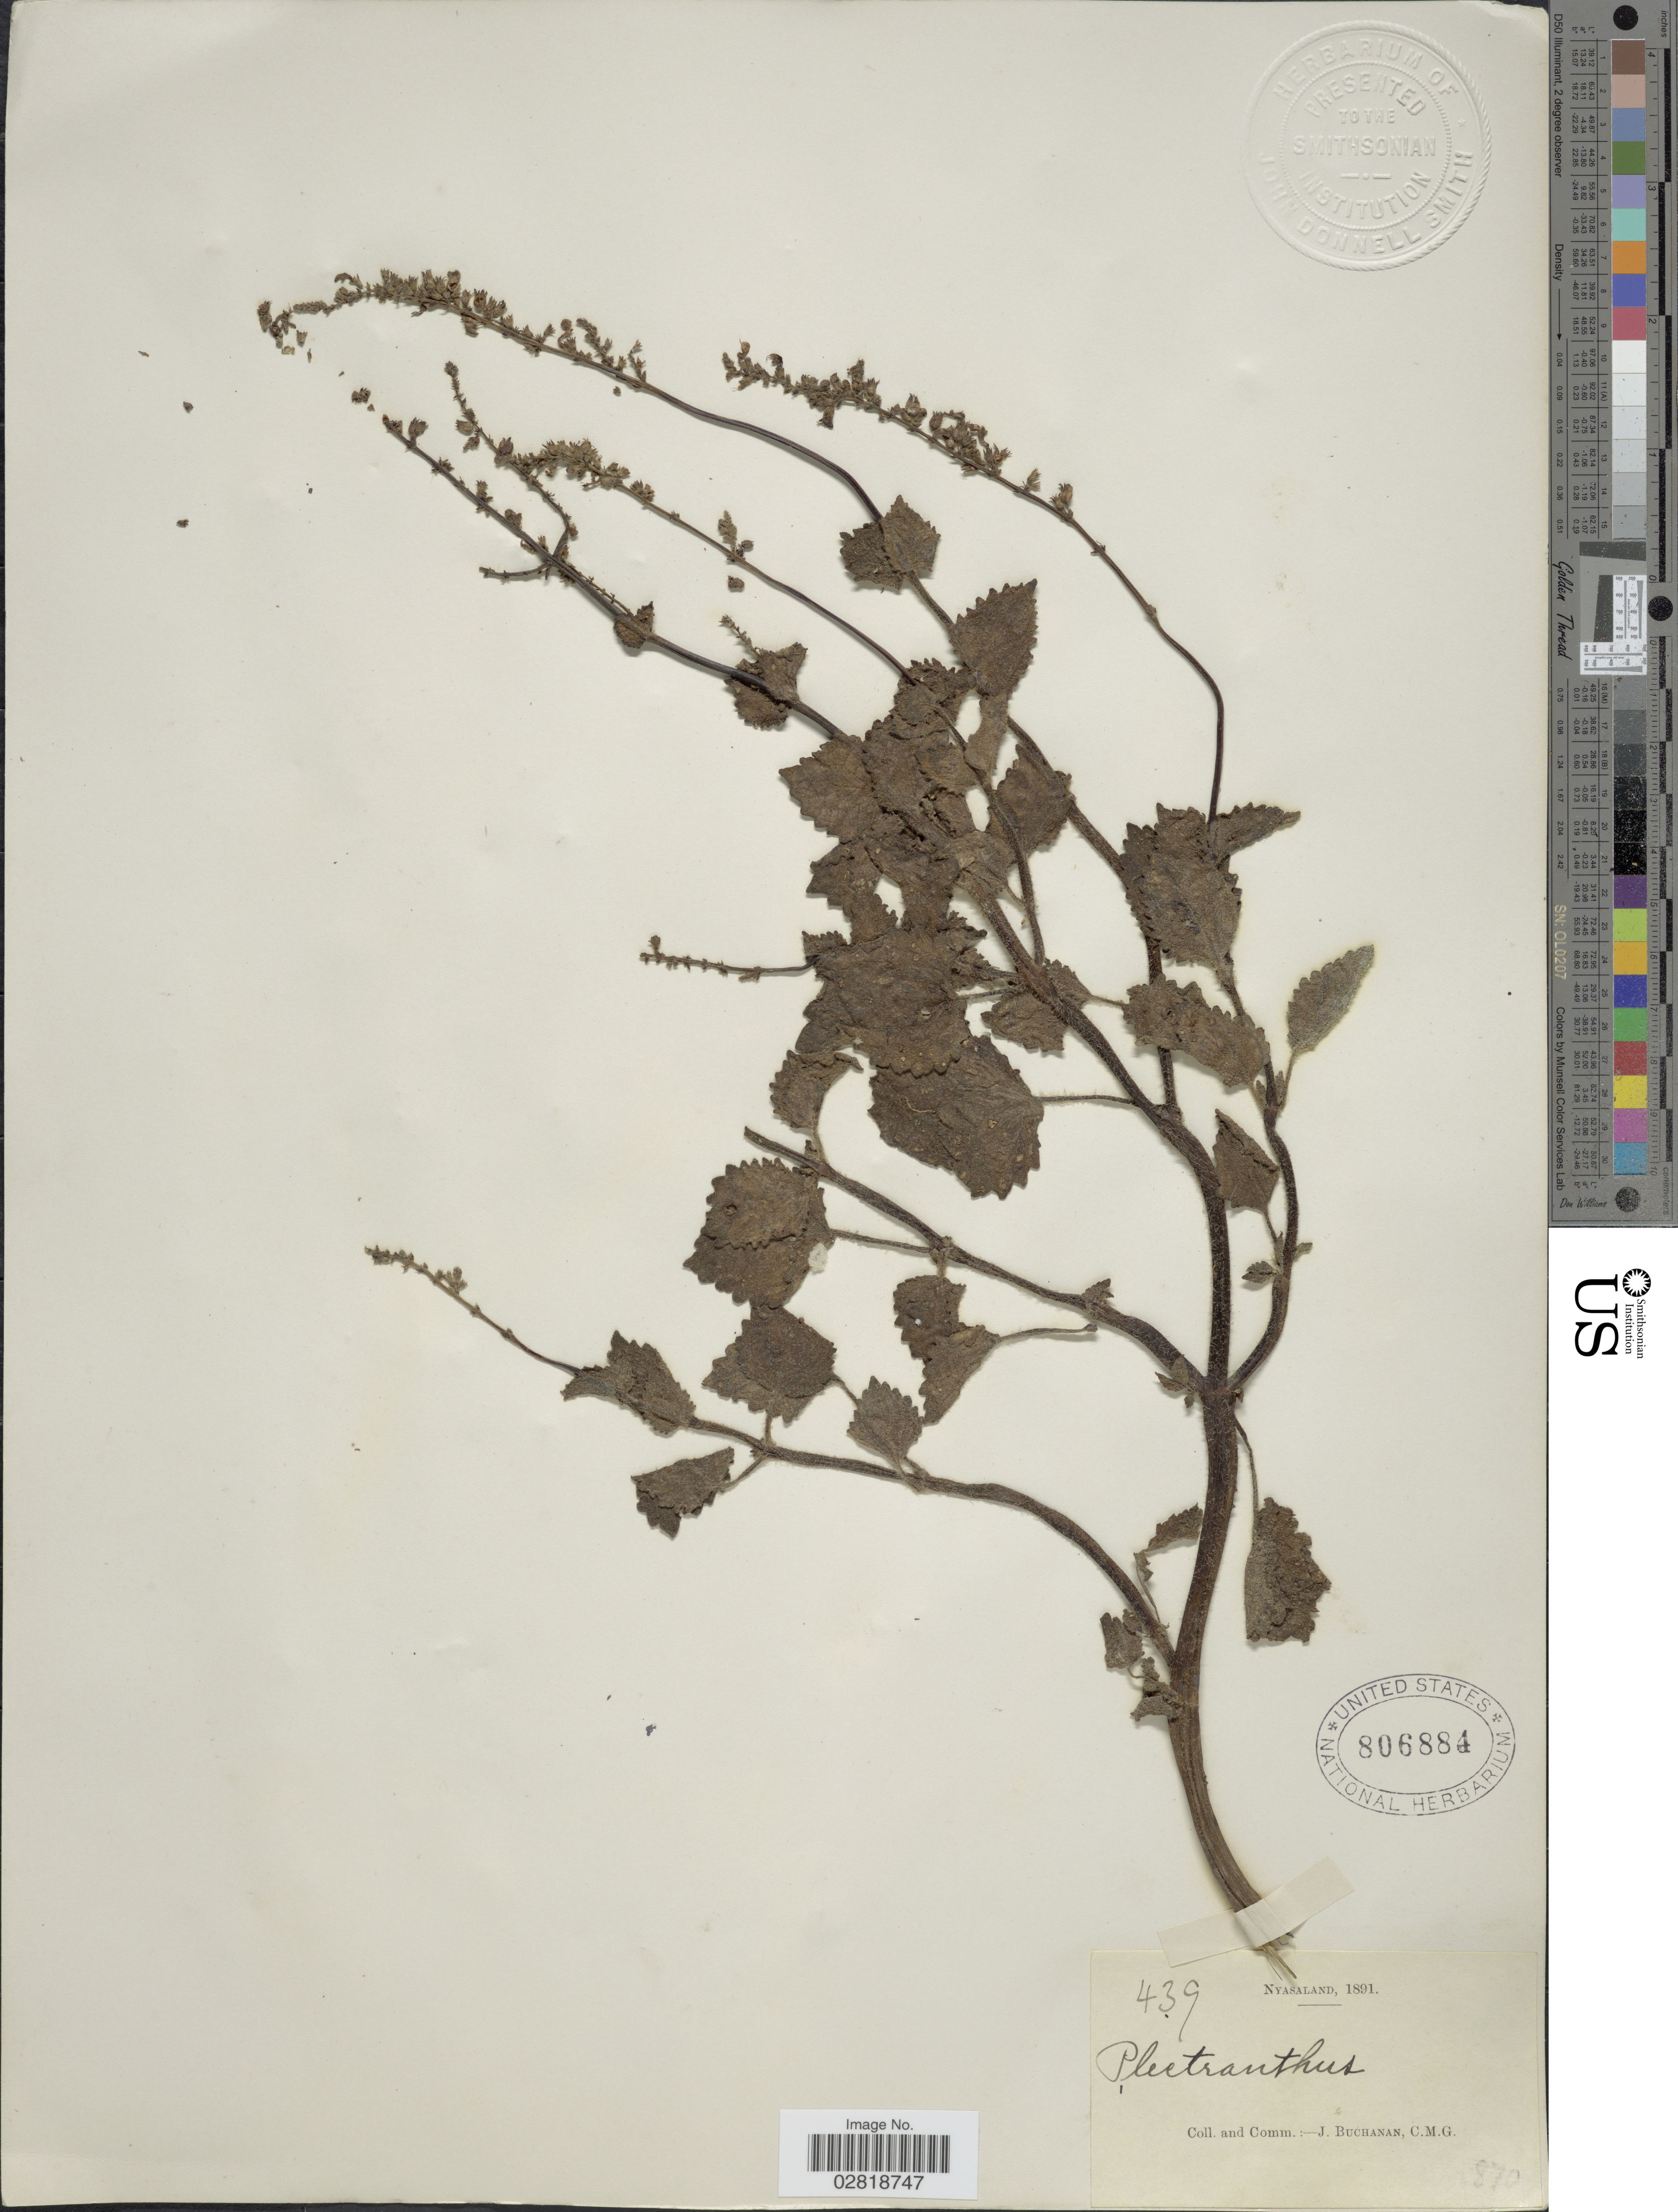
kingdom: Plantae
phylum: Tracheophyta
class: Magnoliopsida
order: Lamiales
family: Lamiaceae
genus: Plectranthus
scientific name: Plectranthus sp.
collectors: J. Buchanan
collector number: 439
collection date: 1891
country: Malawi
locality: Nyasaland.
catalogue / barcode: US 806884